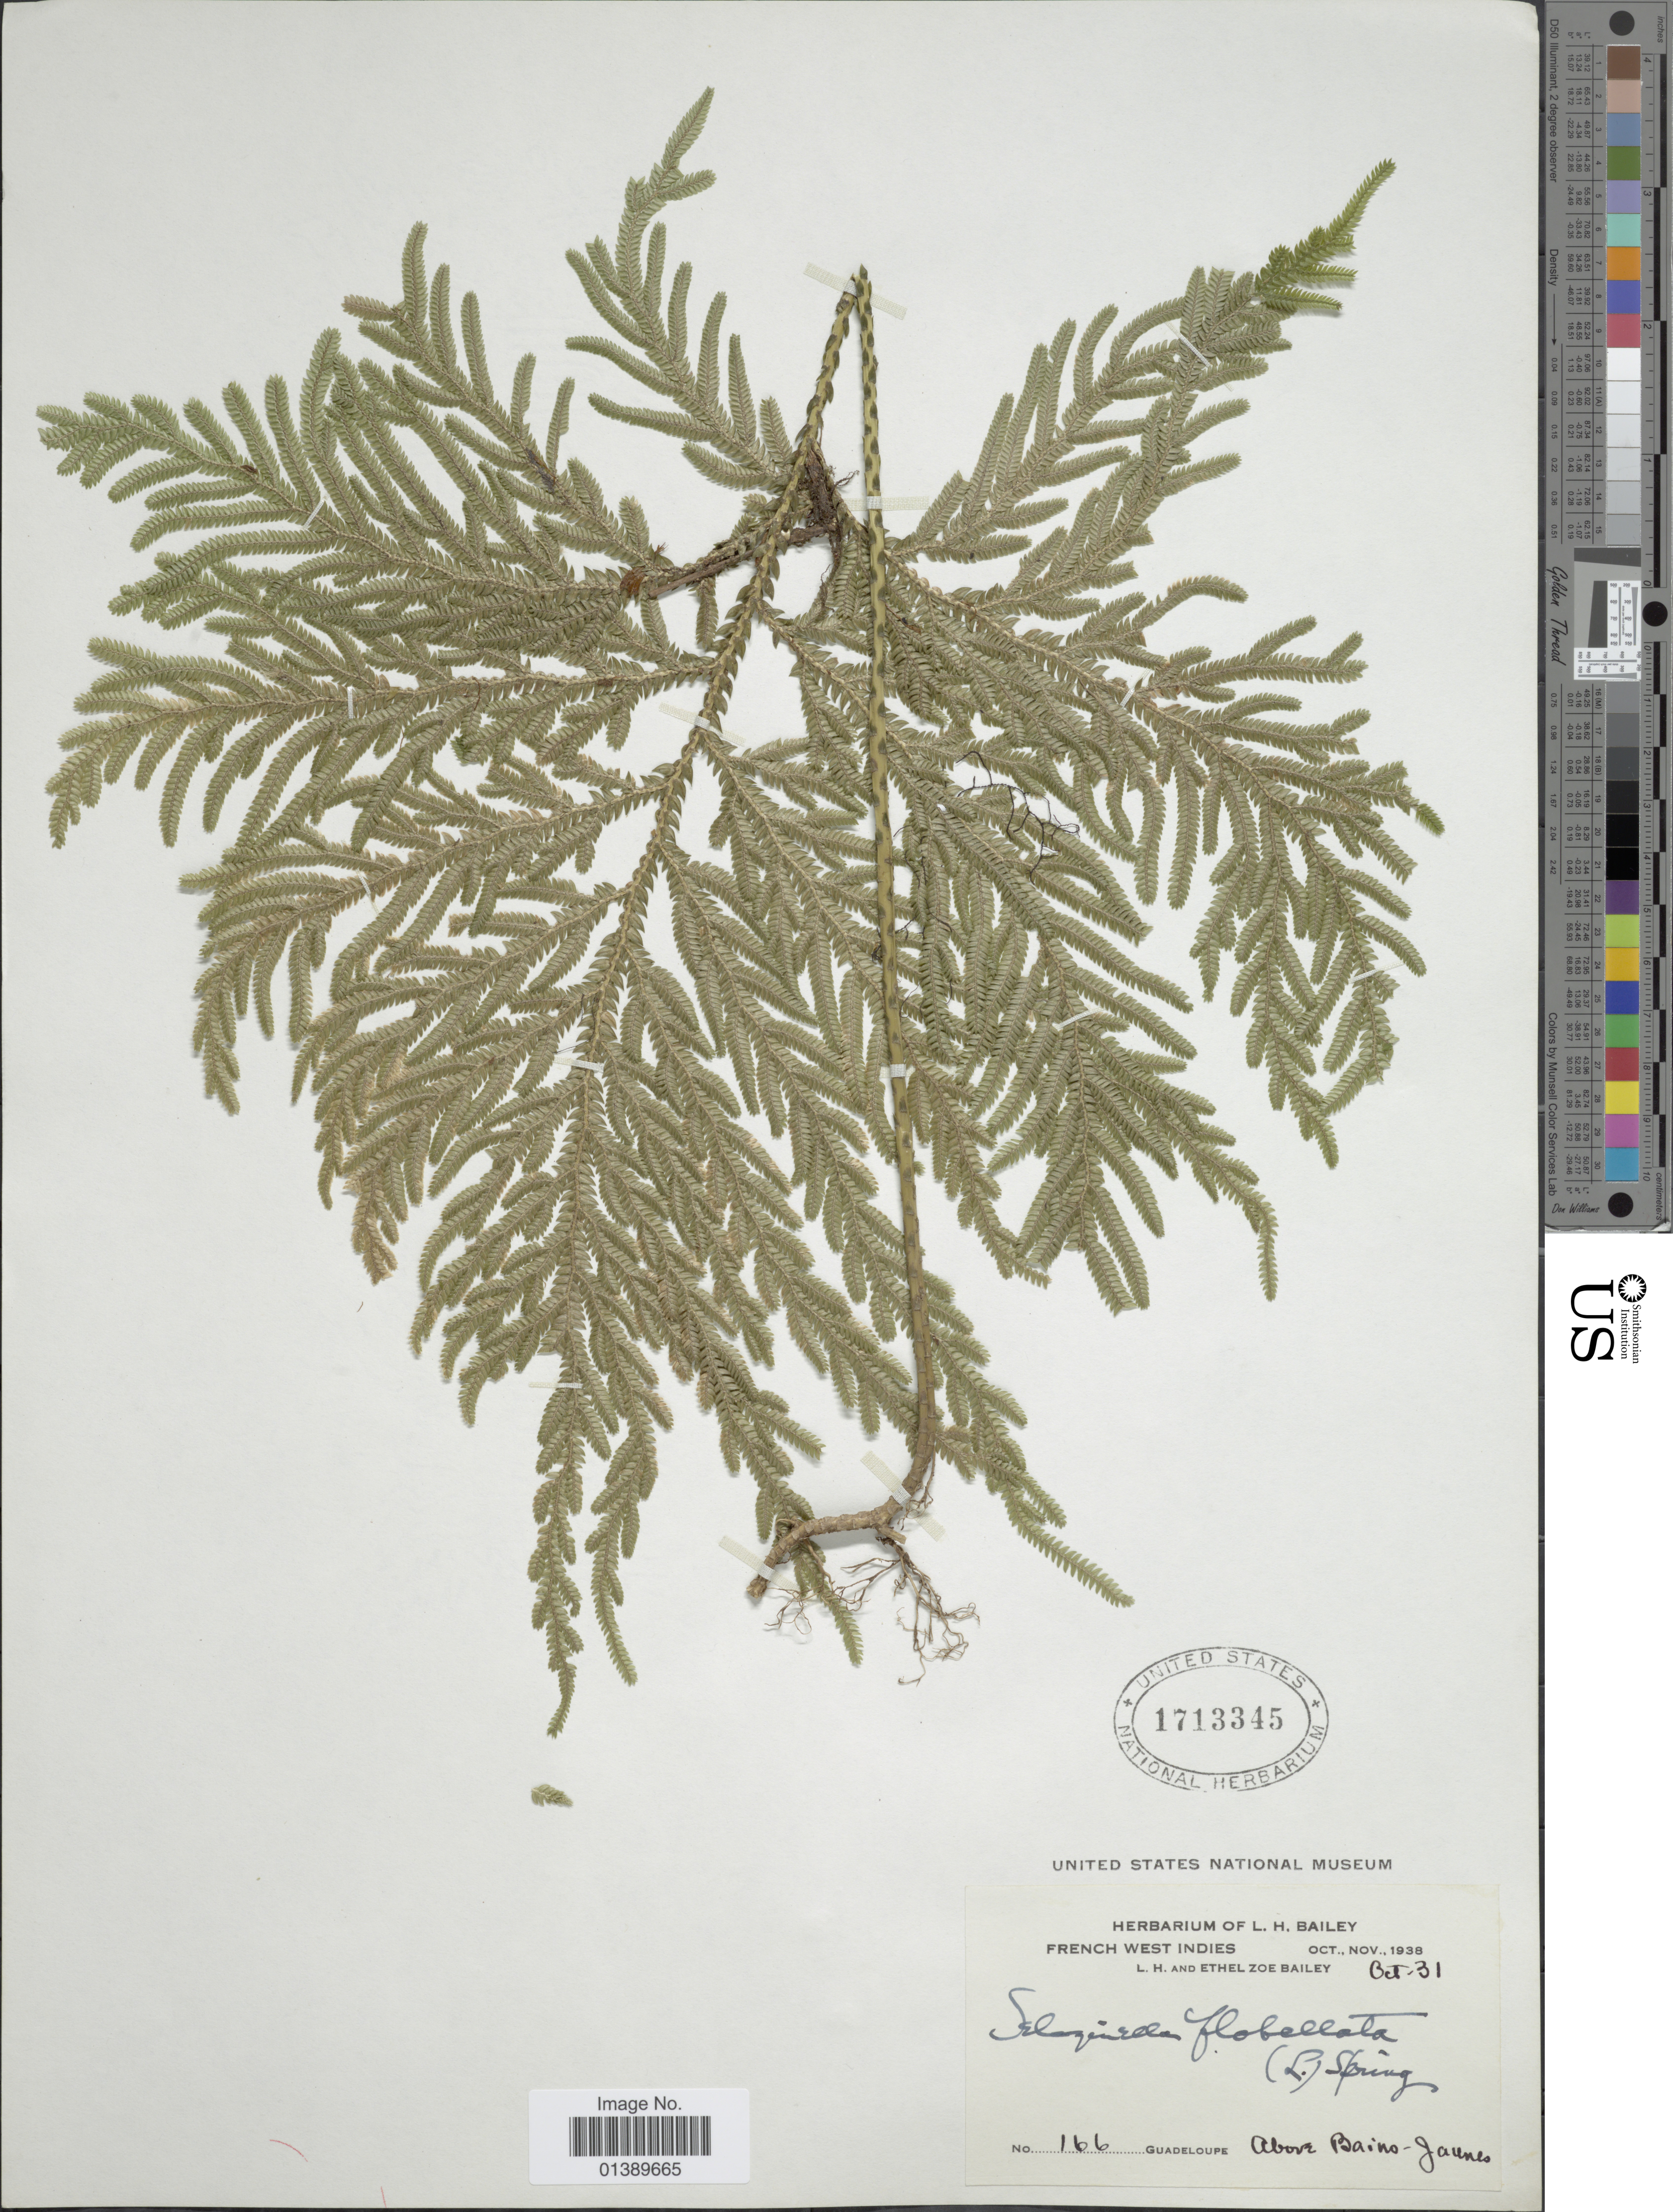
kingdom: Plantae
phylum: Tracheophyta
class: Lycopodiopsida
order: Selaginellales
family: Selaginellaceae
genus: Selaginella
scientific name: Selaginella flabellata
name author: L.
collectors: L. H. Bailey & E. Z. Bailey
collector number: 166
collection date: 1938-10-31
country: Guadeloupe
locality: French West Indies, above Baino Jones [interpreted]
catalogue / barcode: US 1713345